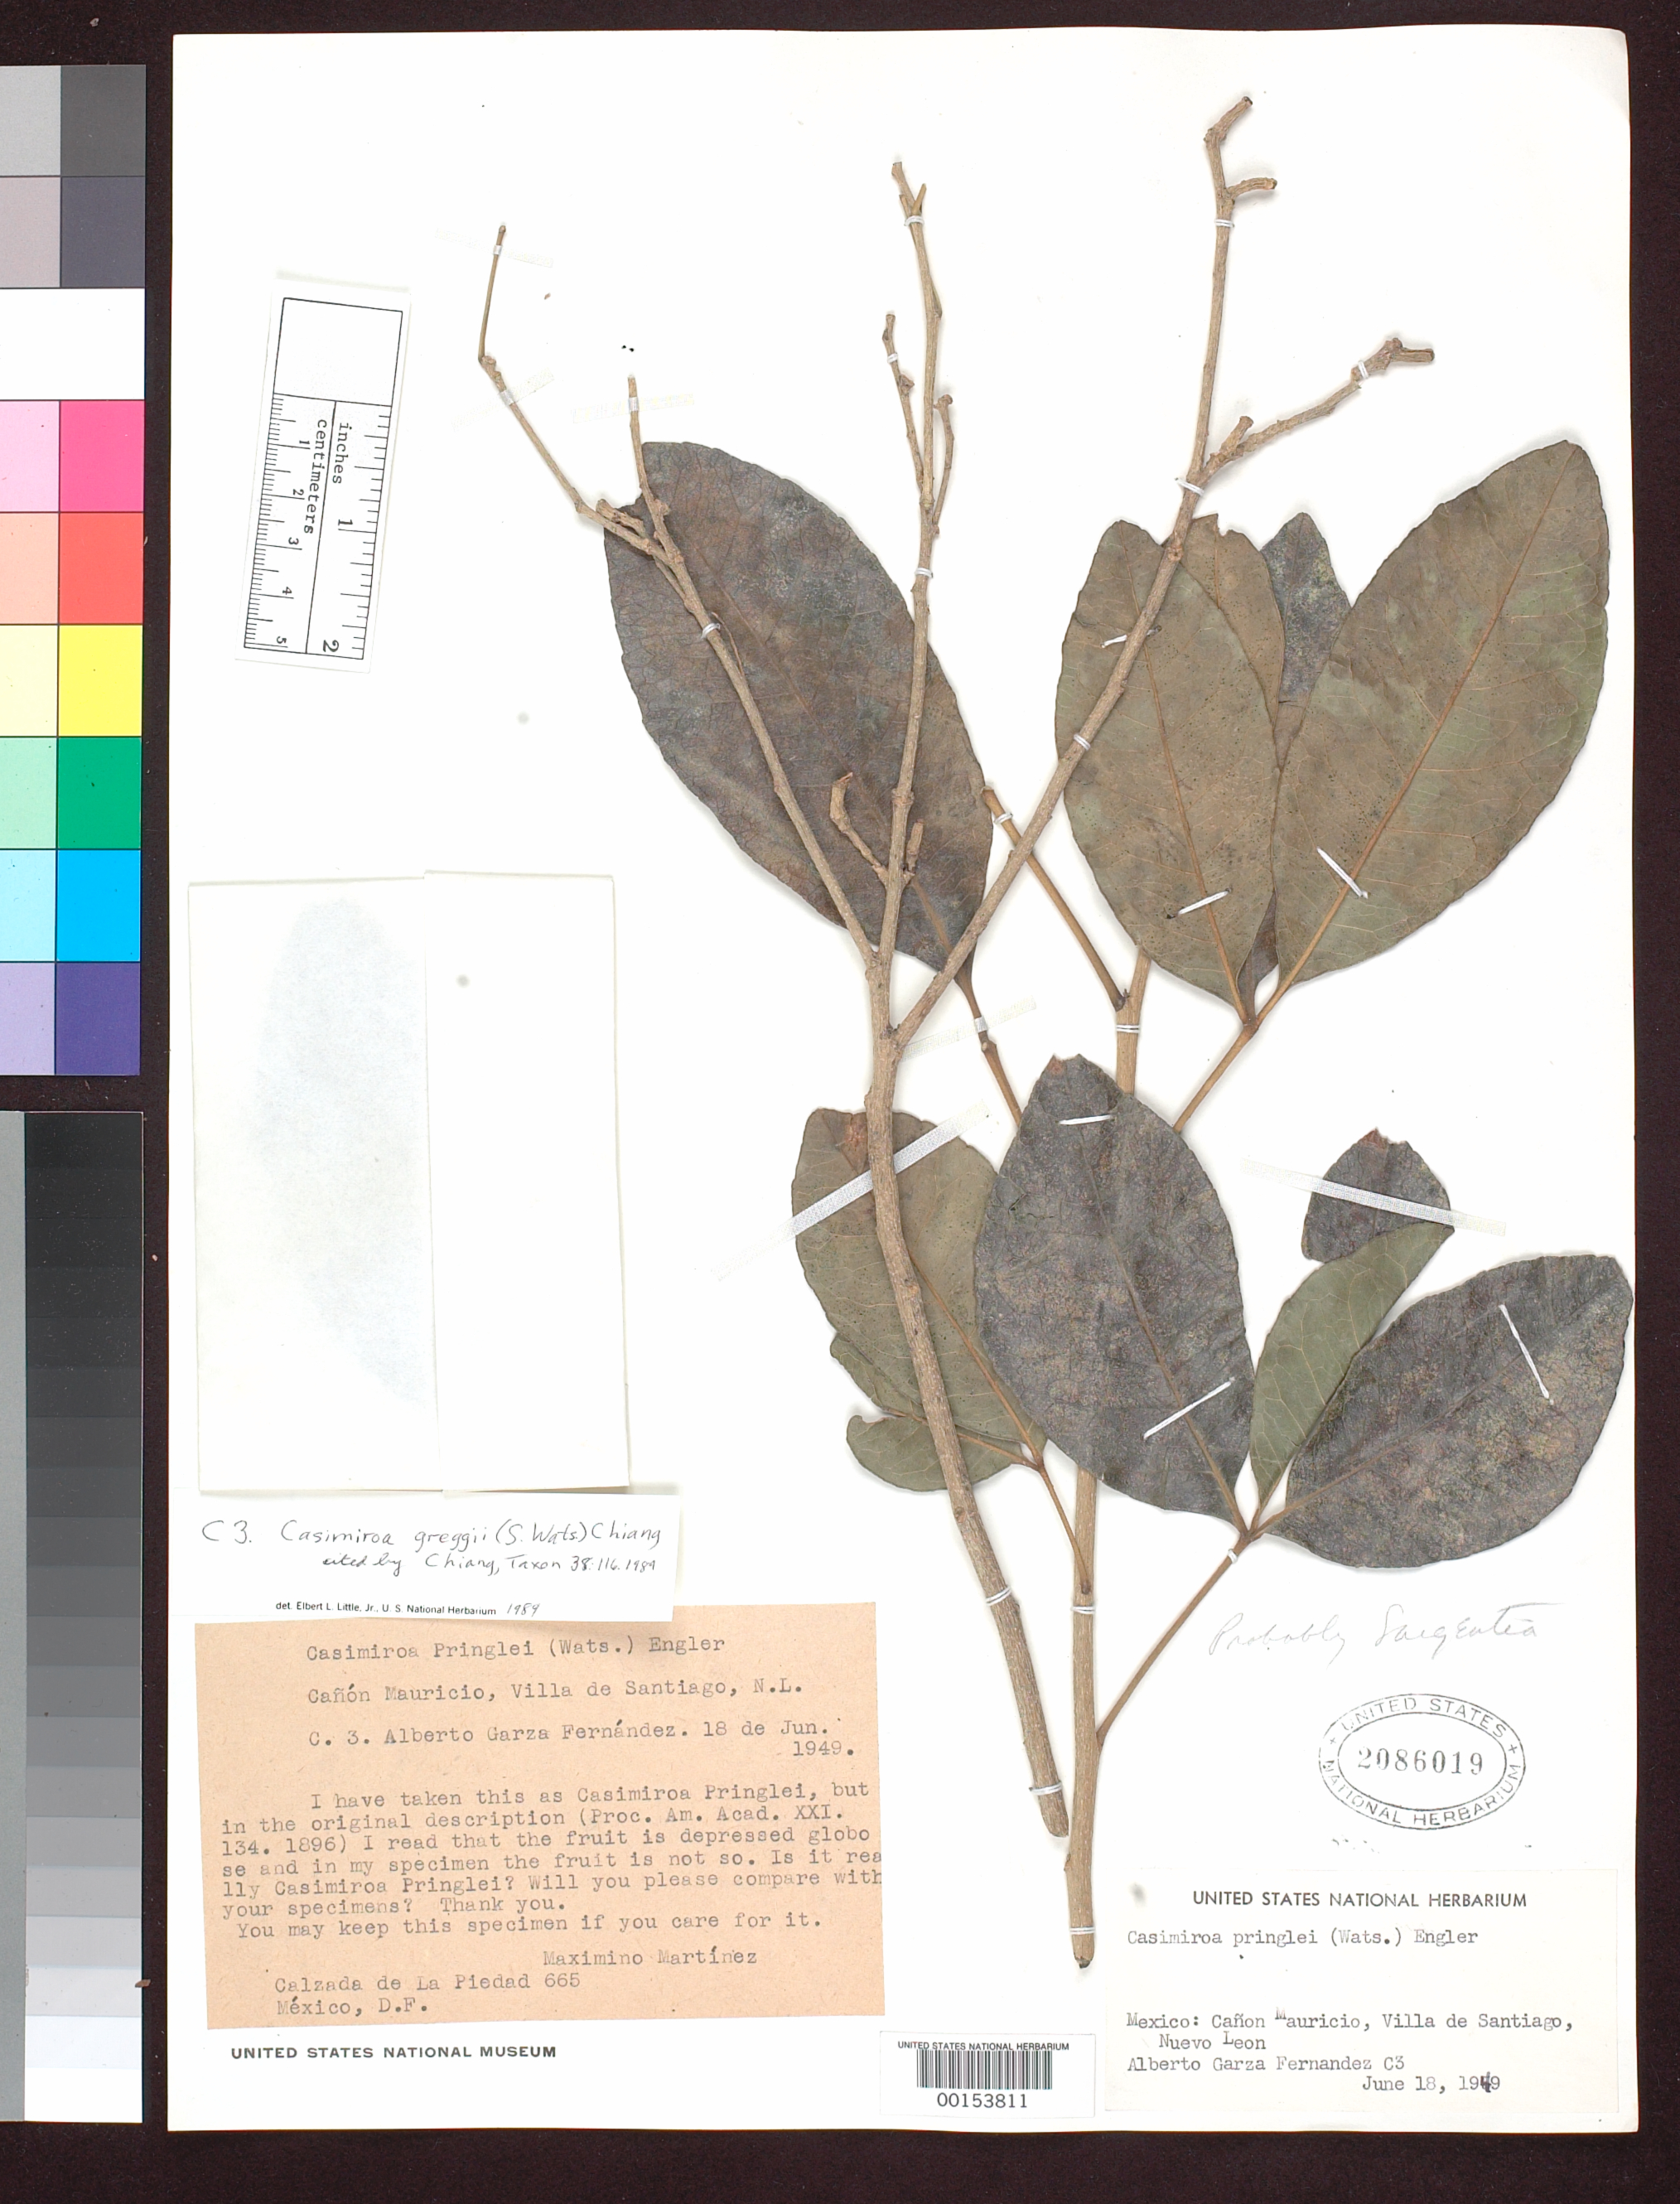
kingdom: Plantae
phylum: Tracheophyta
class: Magnoliopsida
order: Sapindales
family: Rutaceae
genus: Casimiroa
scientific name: Casimiroa pringlei var. neoleonensis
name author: Martínez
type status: Isotype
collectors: A. G. Fernandez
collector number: C 3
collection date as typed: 18 Jun 1949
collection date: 1949-06-18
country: Mexico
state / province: Nuevo León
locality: Canon Mauricio, Villa de Santiago.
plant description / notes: As annotated by T. Wendt (2021), "date on label is apparently in error, should be 18 July 1949" [not June 18, 1949]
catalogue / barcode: US 2086019